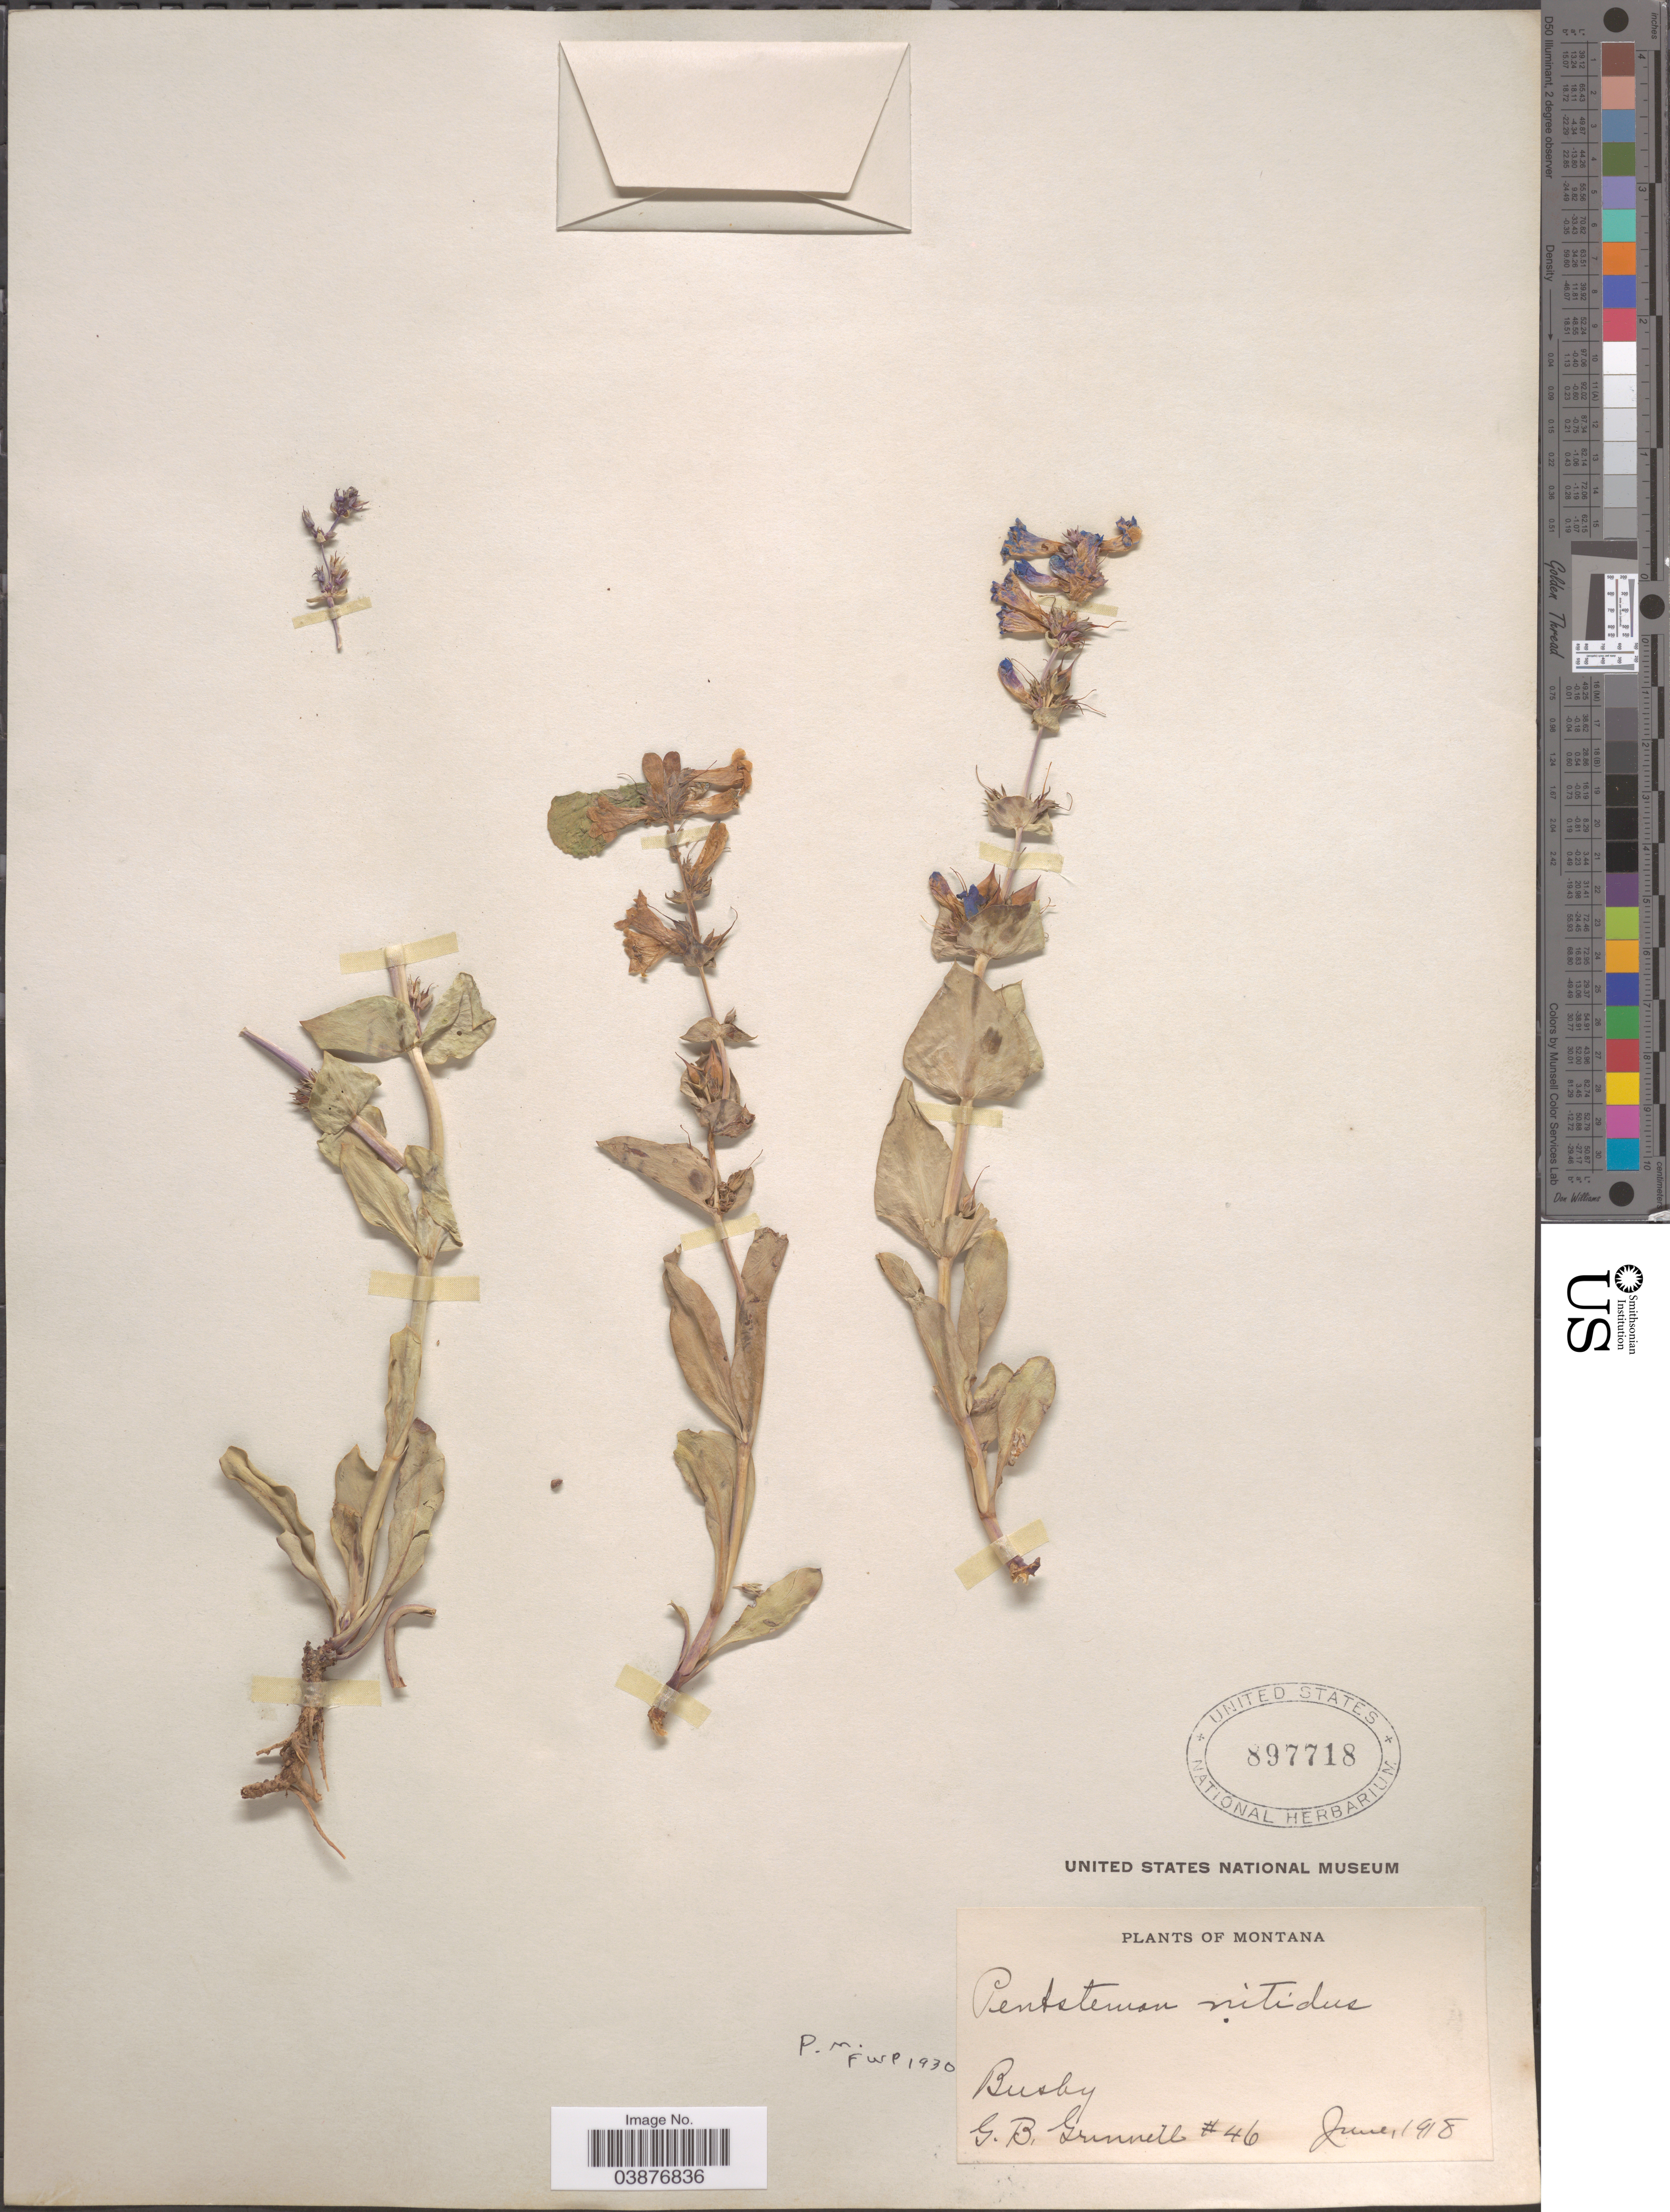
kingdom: Plantae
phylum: Tracheophyta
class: Magnoliopsida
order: Lamiales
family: Plantaginaceae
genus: Penstemon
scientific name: Penstemon nitidus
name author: Douglas ex Benth.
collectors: G. Grinnell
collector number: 46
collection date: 1918-06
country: United States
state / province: Montana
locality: Busby.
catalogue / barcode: US 897718